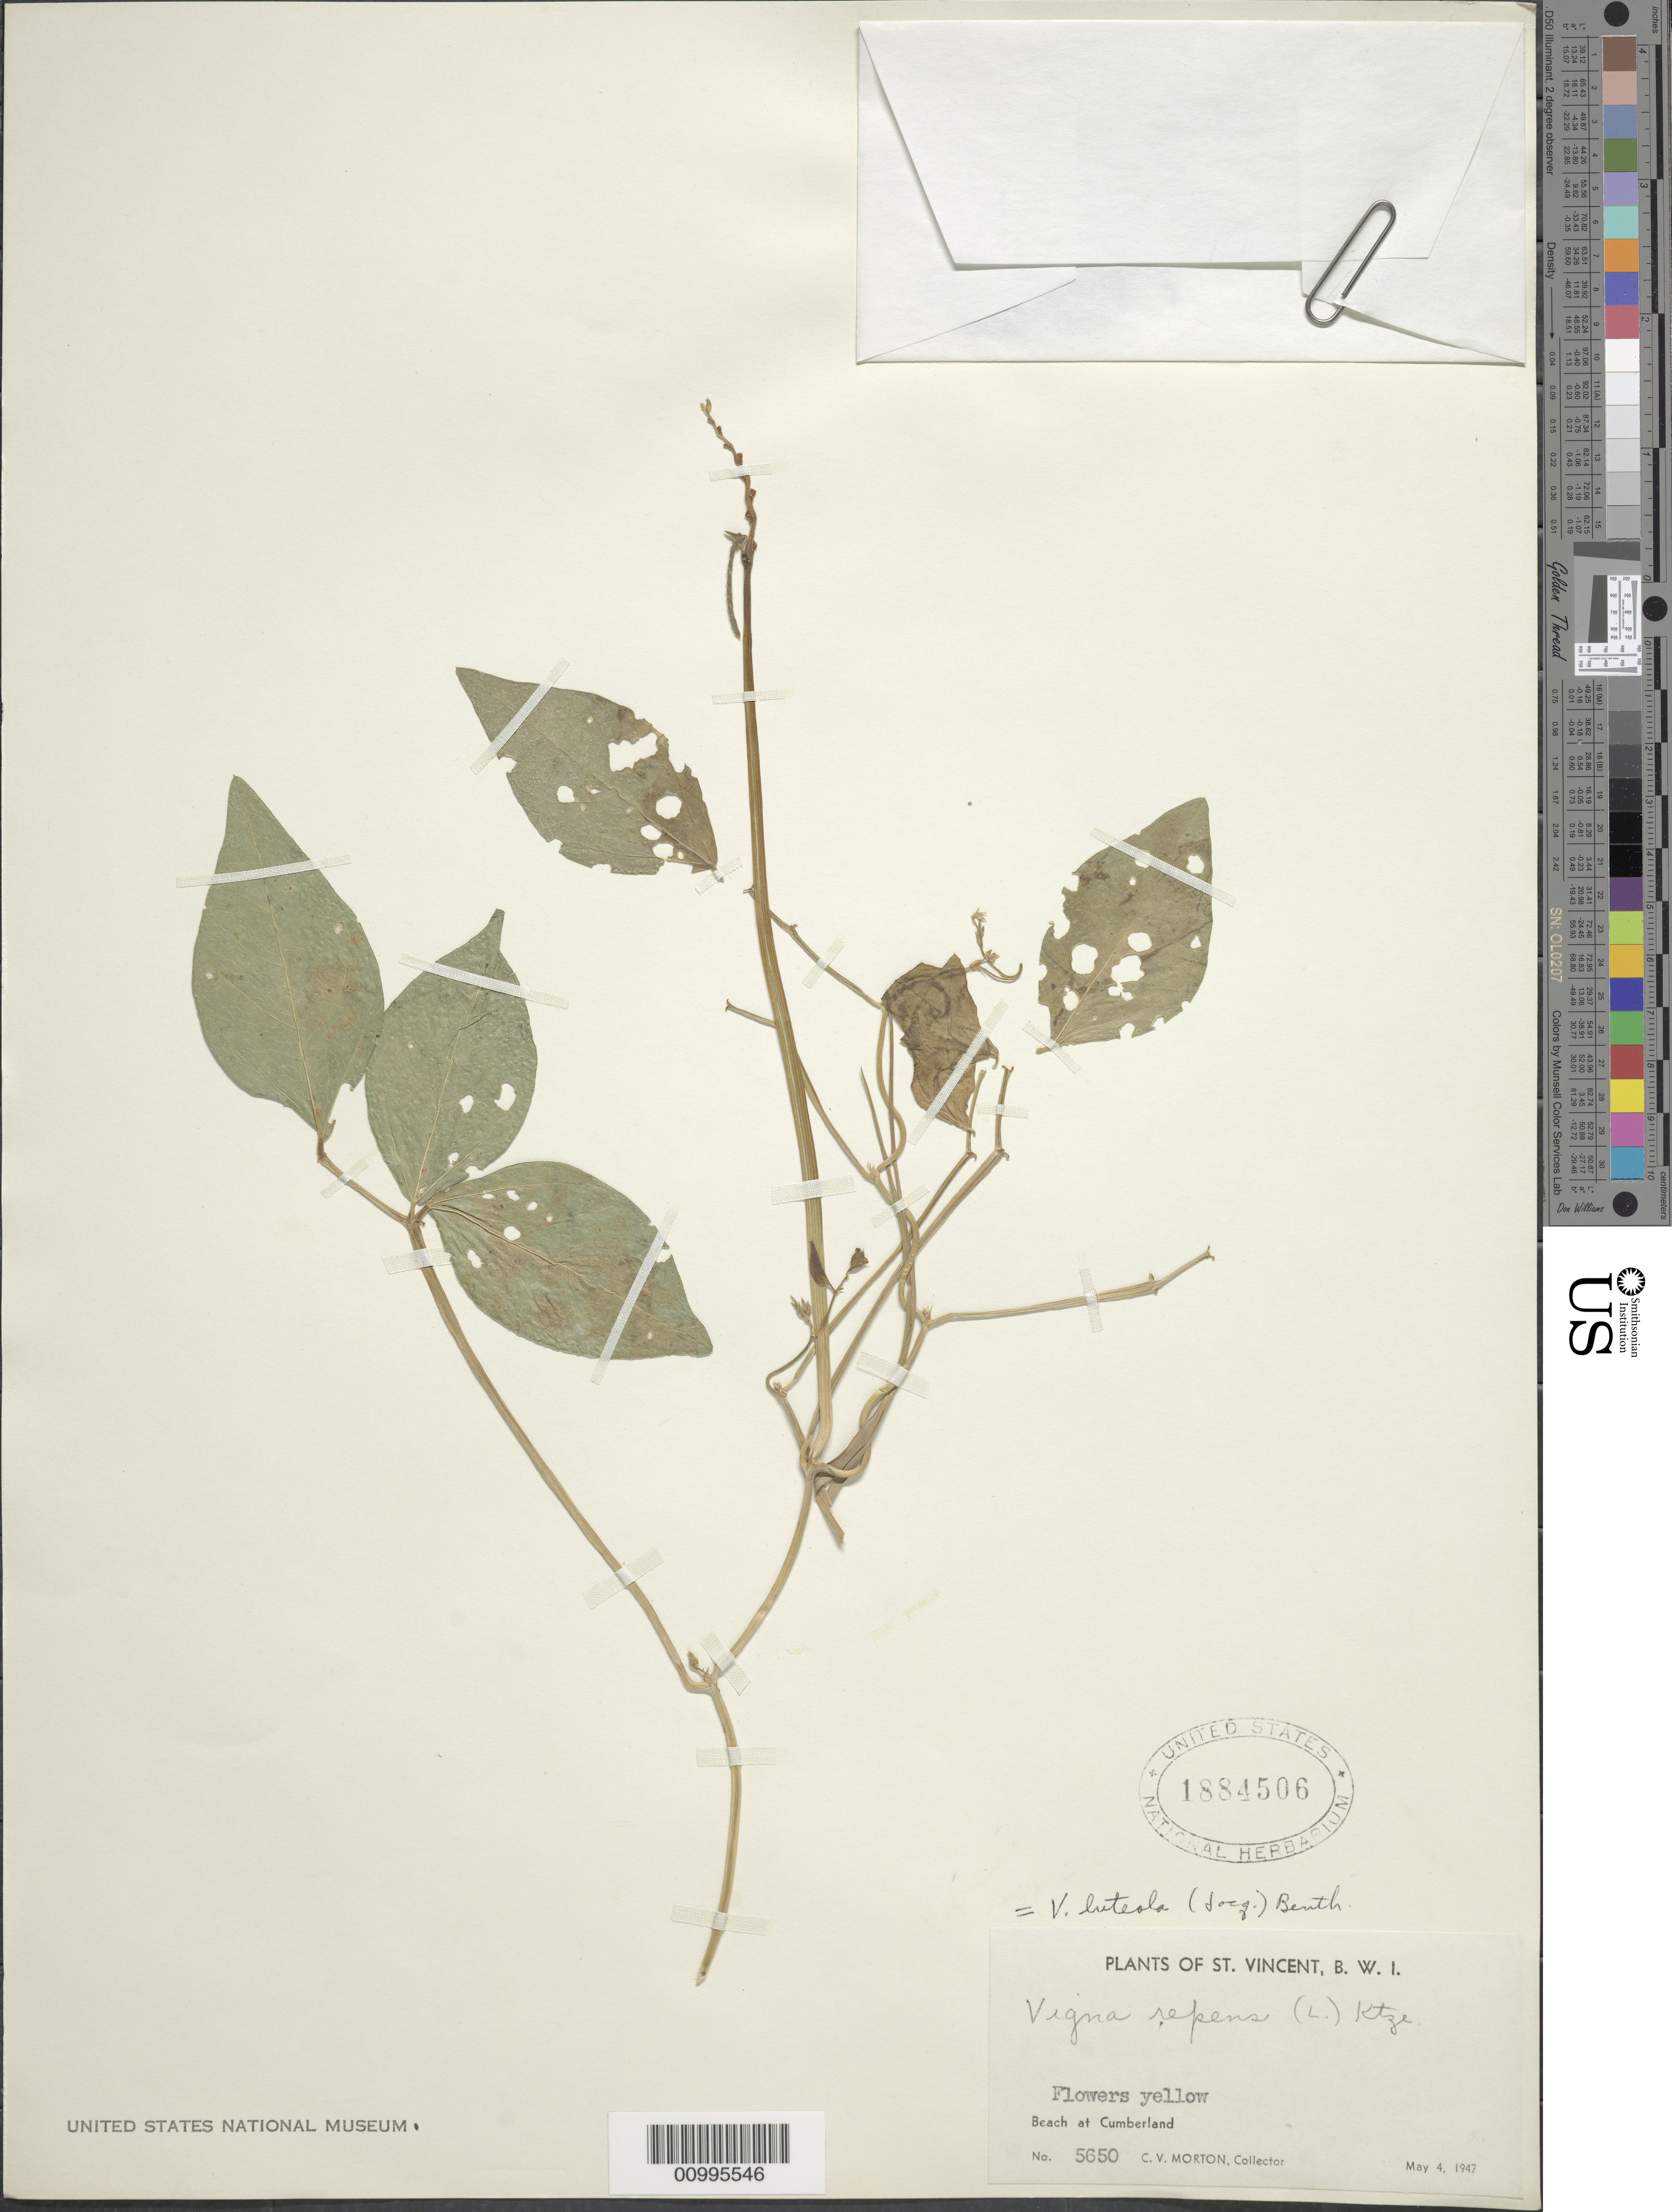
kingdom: Plantae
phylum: Tracheophyta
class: Magnoliopsida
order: Fabales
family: Fabaceae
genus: Vigna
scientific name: Vigna luteola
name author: (Jacq.) Benth.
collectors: C. V. Morton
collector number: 5650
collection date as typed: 04 May 1947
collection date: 1947-05-04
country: St. Vincent - Grenadines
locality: Beach at Cumberland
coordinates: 0 N, 0 E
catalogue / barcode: US 1884506